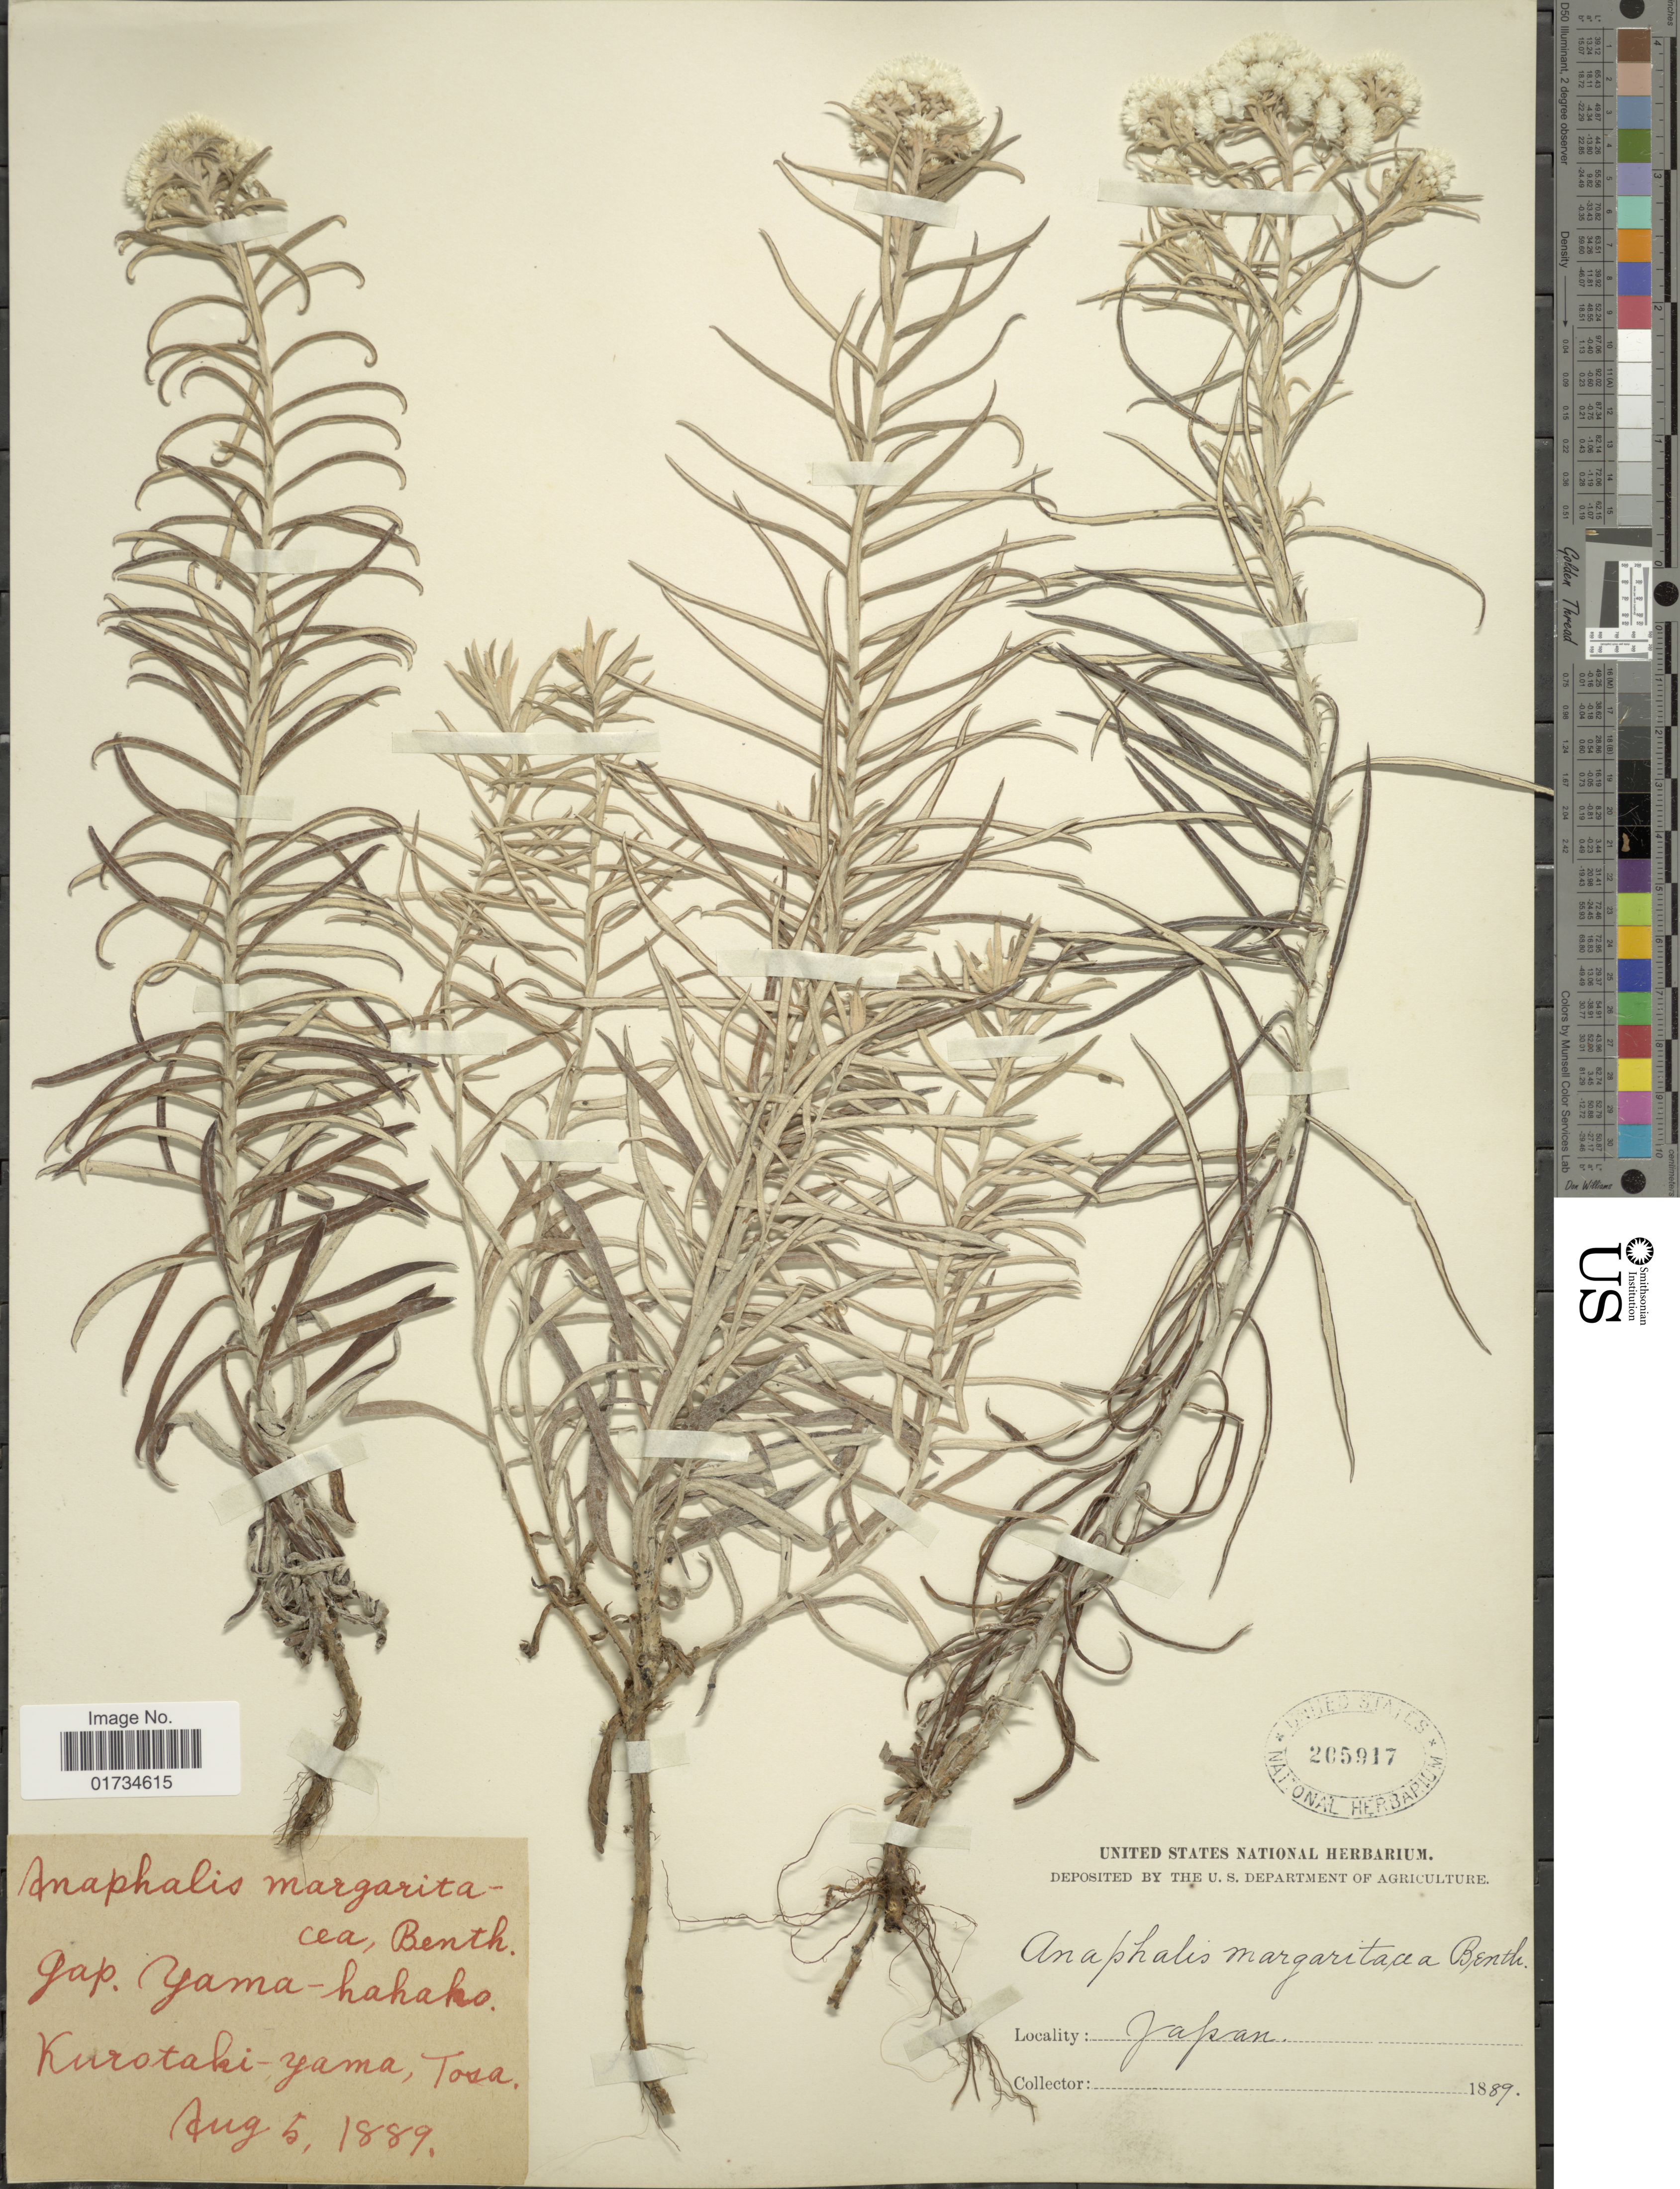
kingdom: Plantae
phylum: Tracheophyta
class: Magnoliopsida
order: Asterales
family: Asteraceae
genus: Anaphalis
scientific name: Anaphalis japonica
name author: Maxim.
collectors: ex herb. United States National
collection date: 1889-08-05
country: Japan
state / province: Koti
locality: Kurotaki-yama, Tosa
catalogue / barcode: US 205917